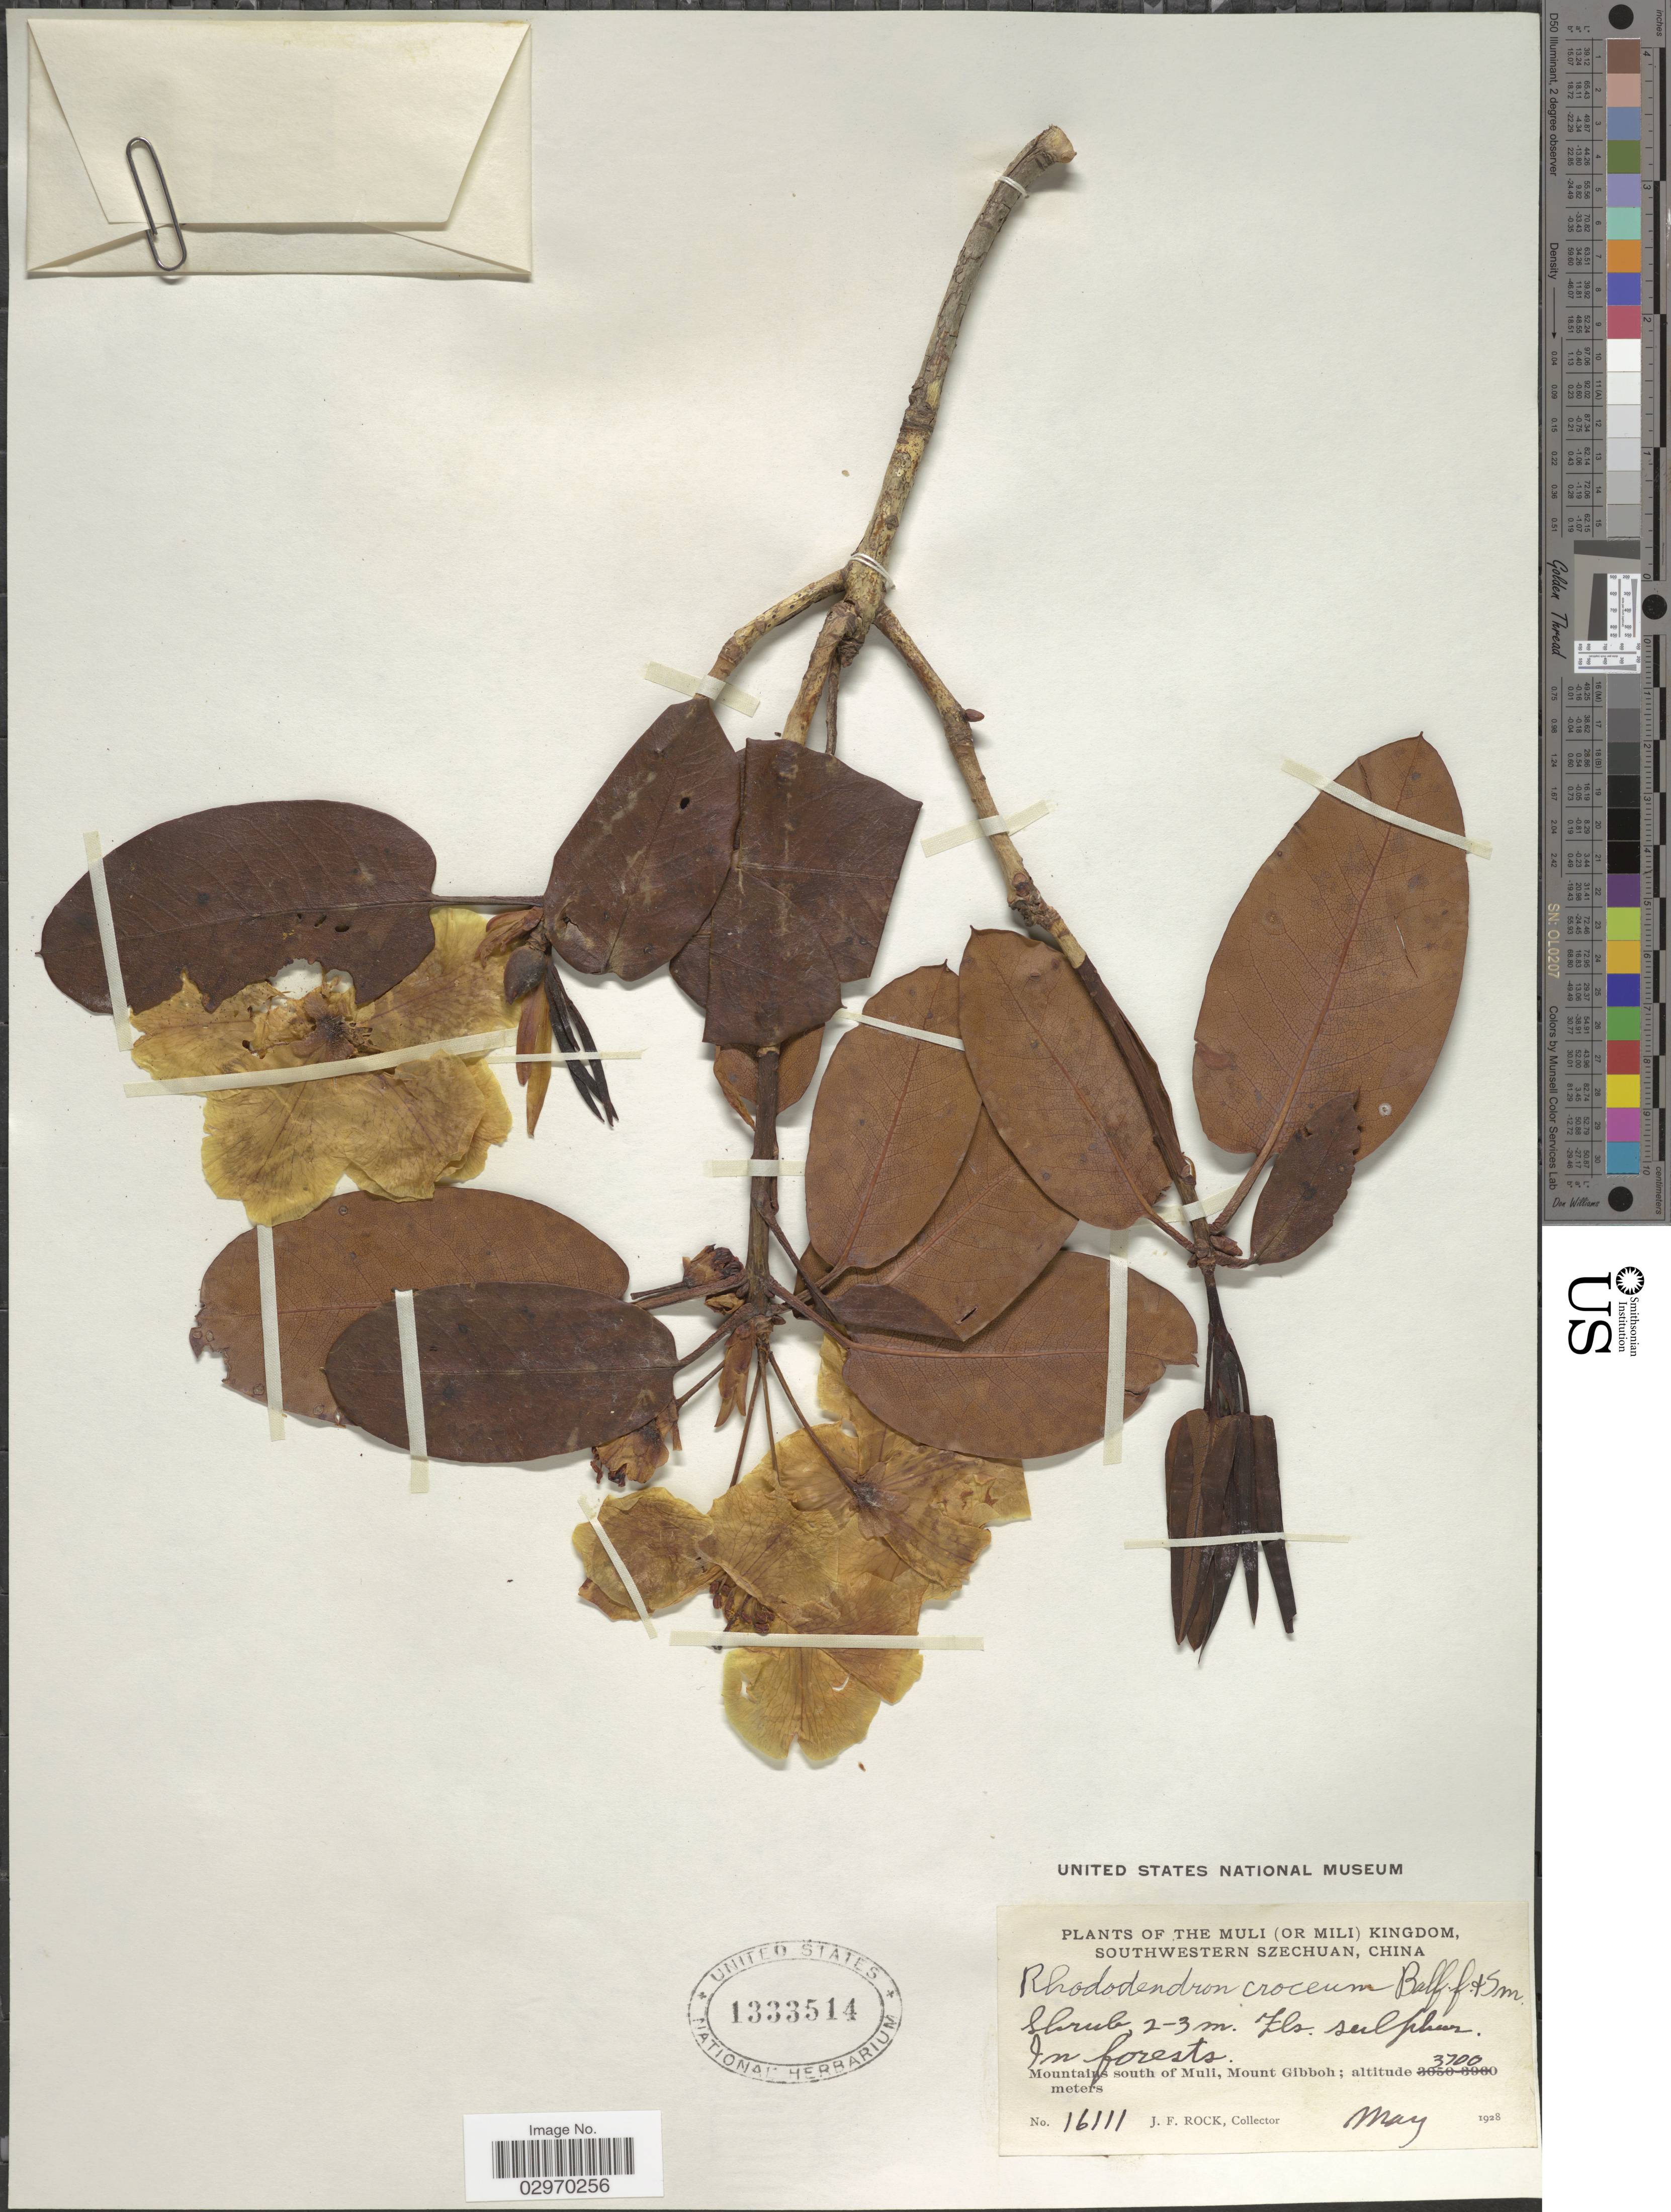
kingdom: Plantae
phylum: Tracheophyta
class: Magnoliopsida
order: Ericales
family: Ericaceae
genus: Rhododendron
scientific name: Rhododendron croceum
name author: Balf. f. & W.W. Sm.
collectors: J. Rock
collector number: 16111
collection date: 1928-05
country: China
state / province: Sichuan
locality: The Muli (or Mili) Kingdom, Southwestern Szechuan. Mountains south of Muli, Mount Gibboh.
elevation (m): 3700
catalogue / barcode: US 1333514